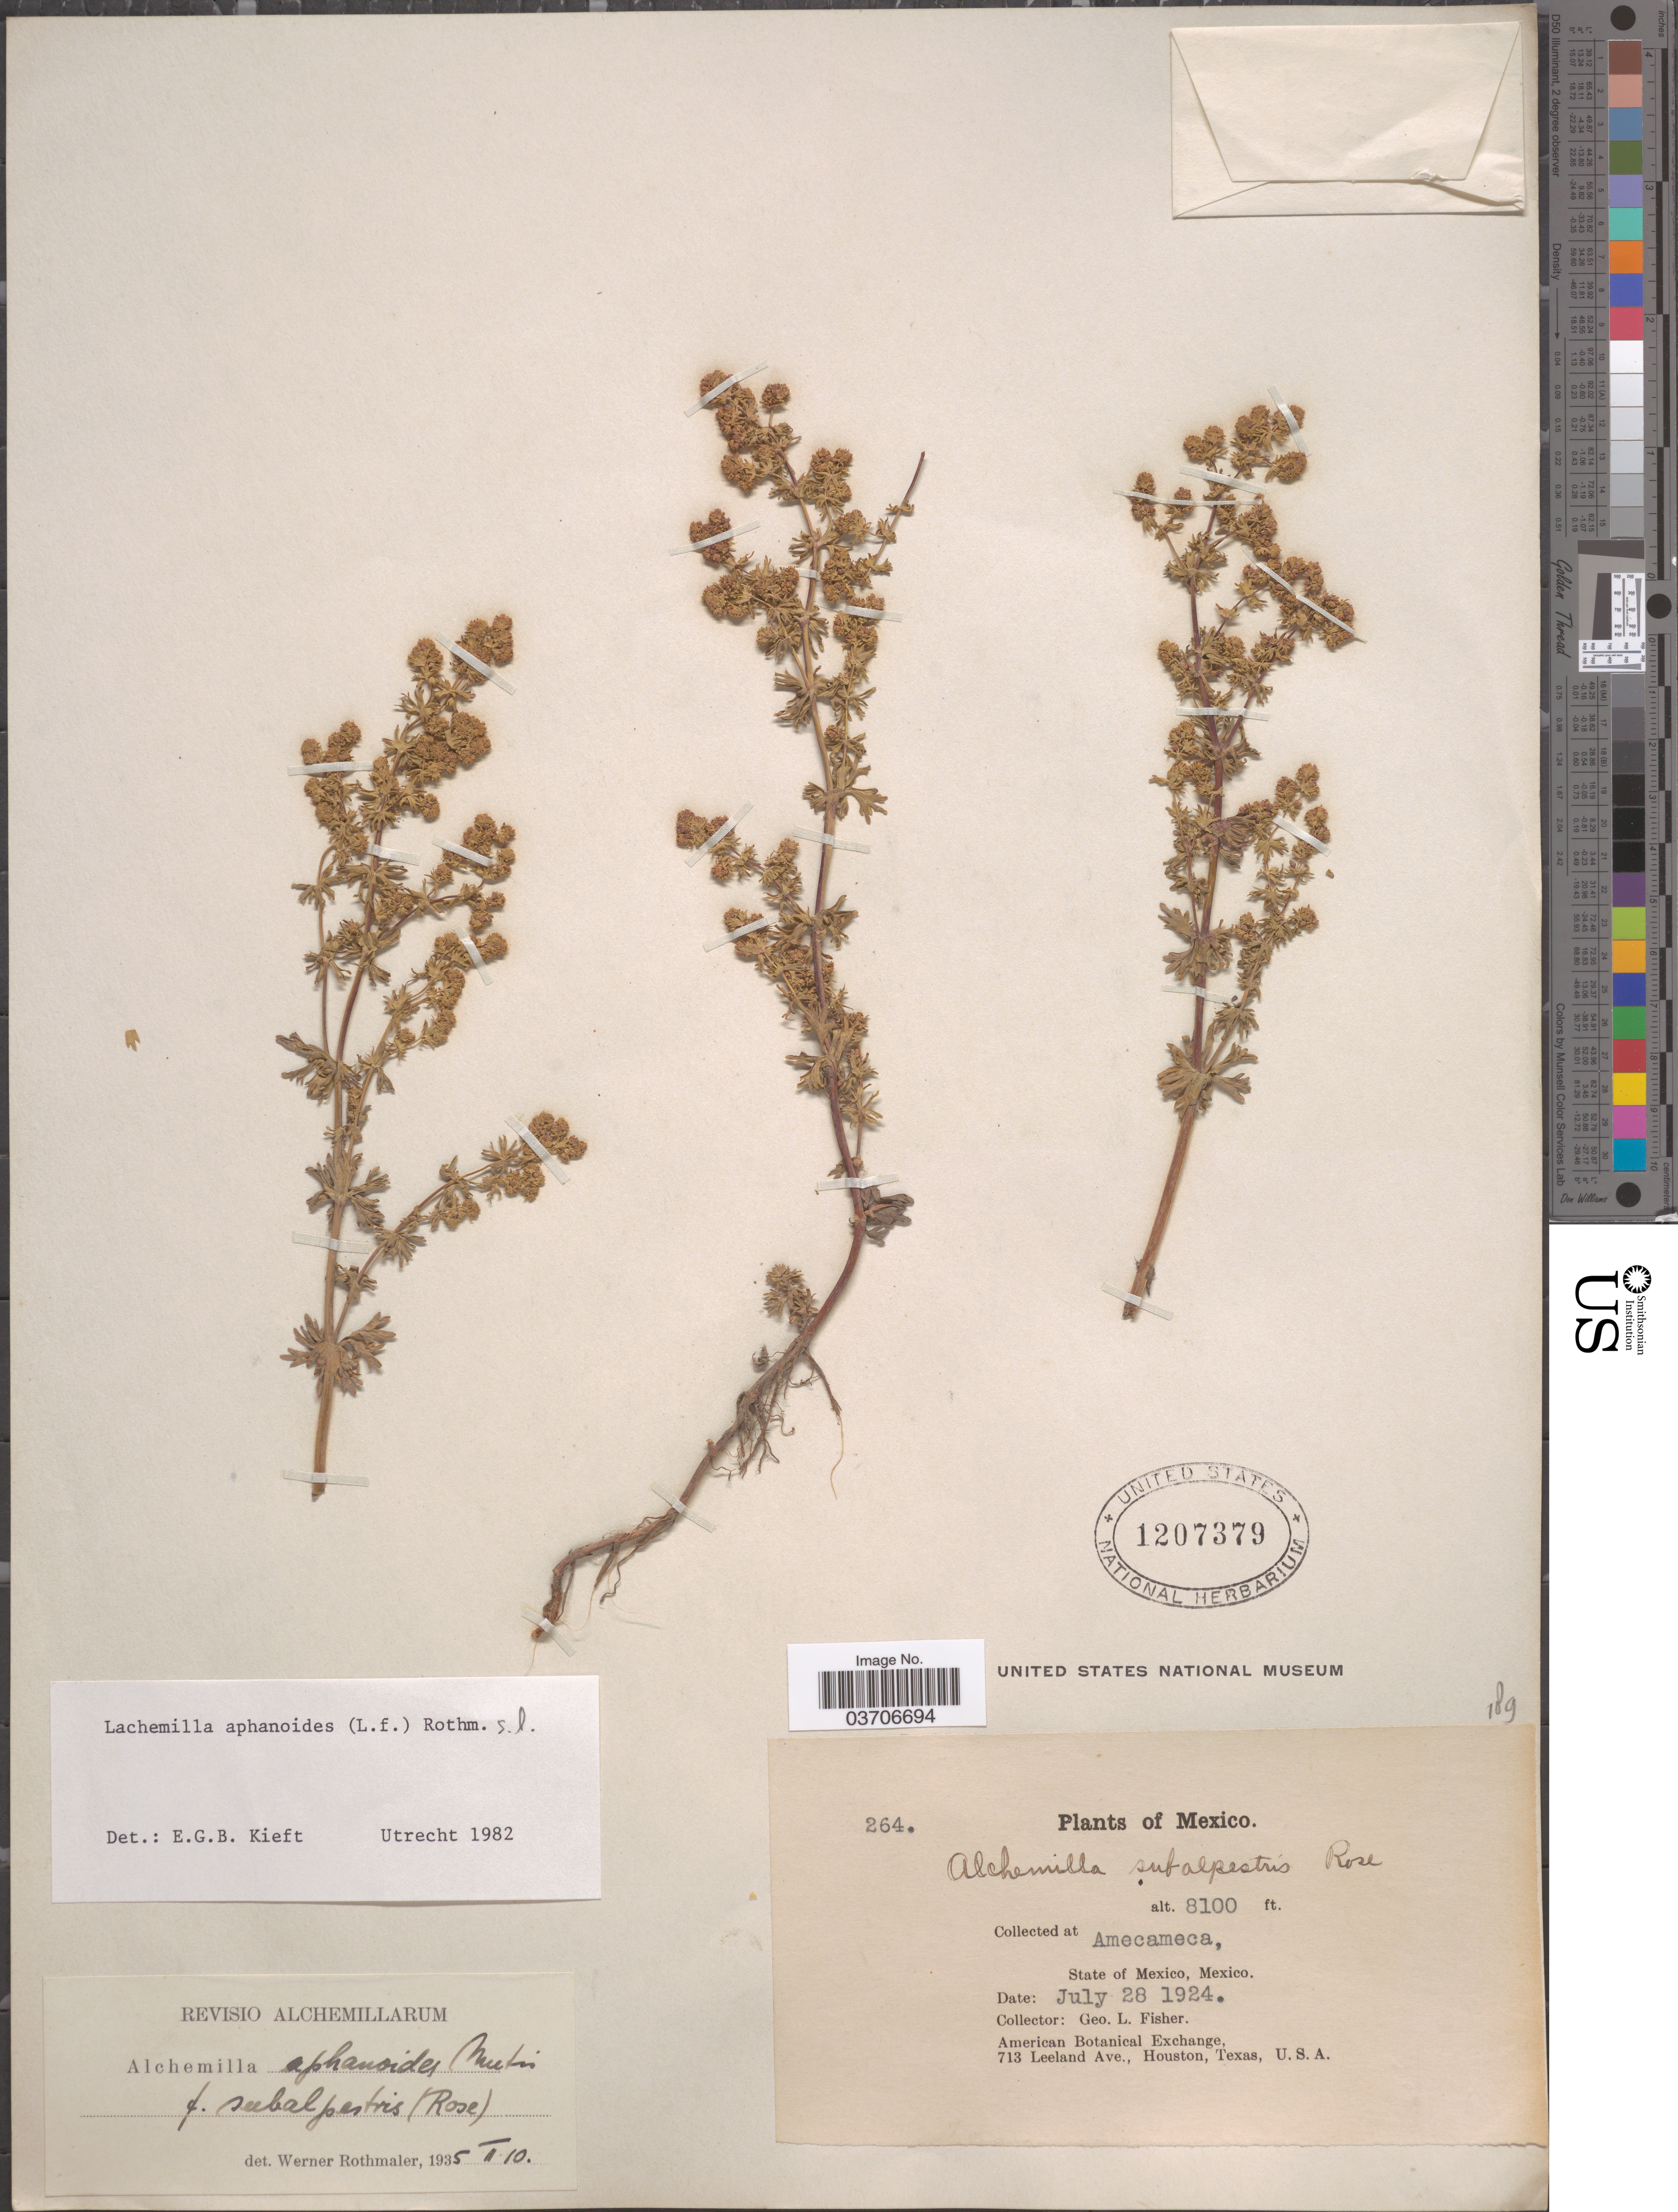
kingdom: Plantae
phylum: Tracheophyta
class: Magnoliopsida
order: Rosales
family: Rosaceae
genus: Lachemilla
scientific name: Lachemilla aphanoides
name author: (Mutis ex L. f.) Rothm.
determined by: Kieft, E. G. B.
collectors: G. L. Fisher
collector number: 264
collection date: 1924-07-28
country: Mexico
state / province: México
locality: Amecameca.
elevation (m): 2469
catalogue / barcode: US 1207379